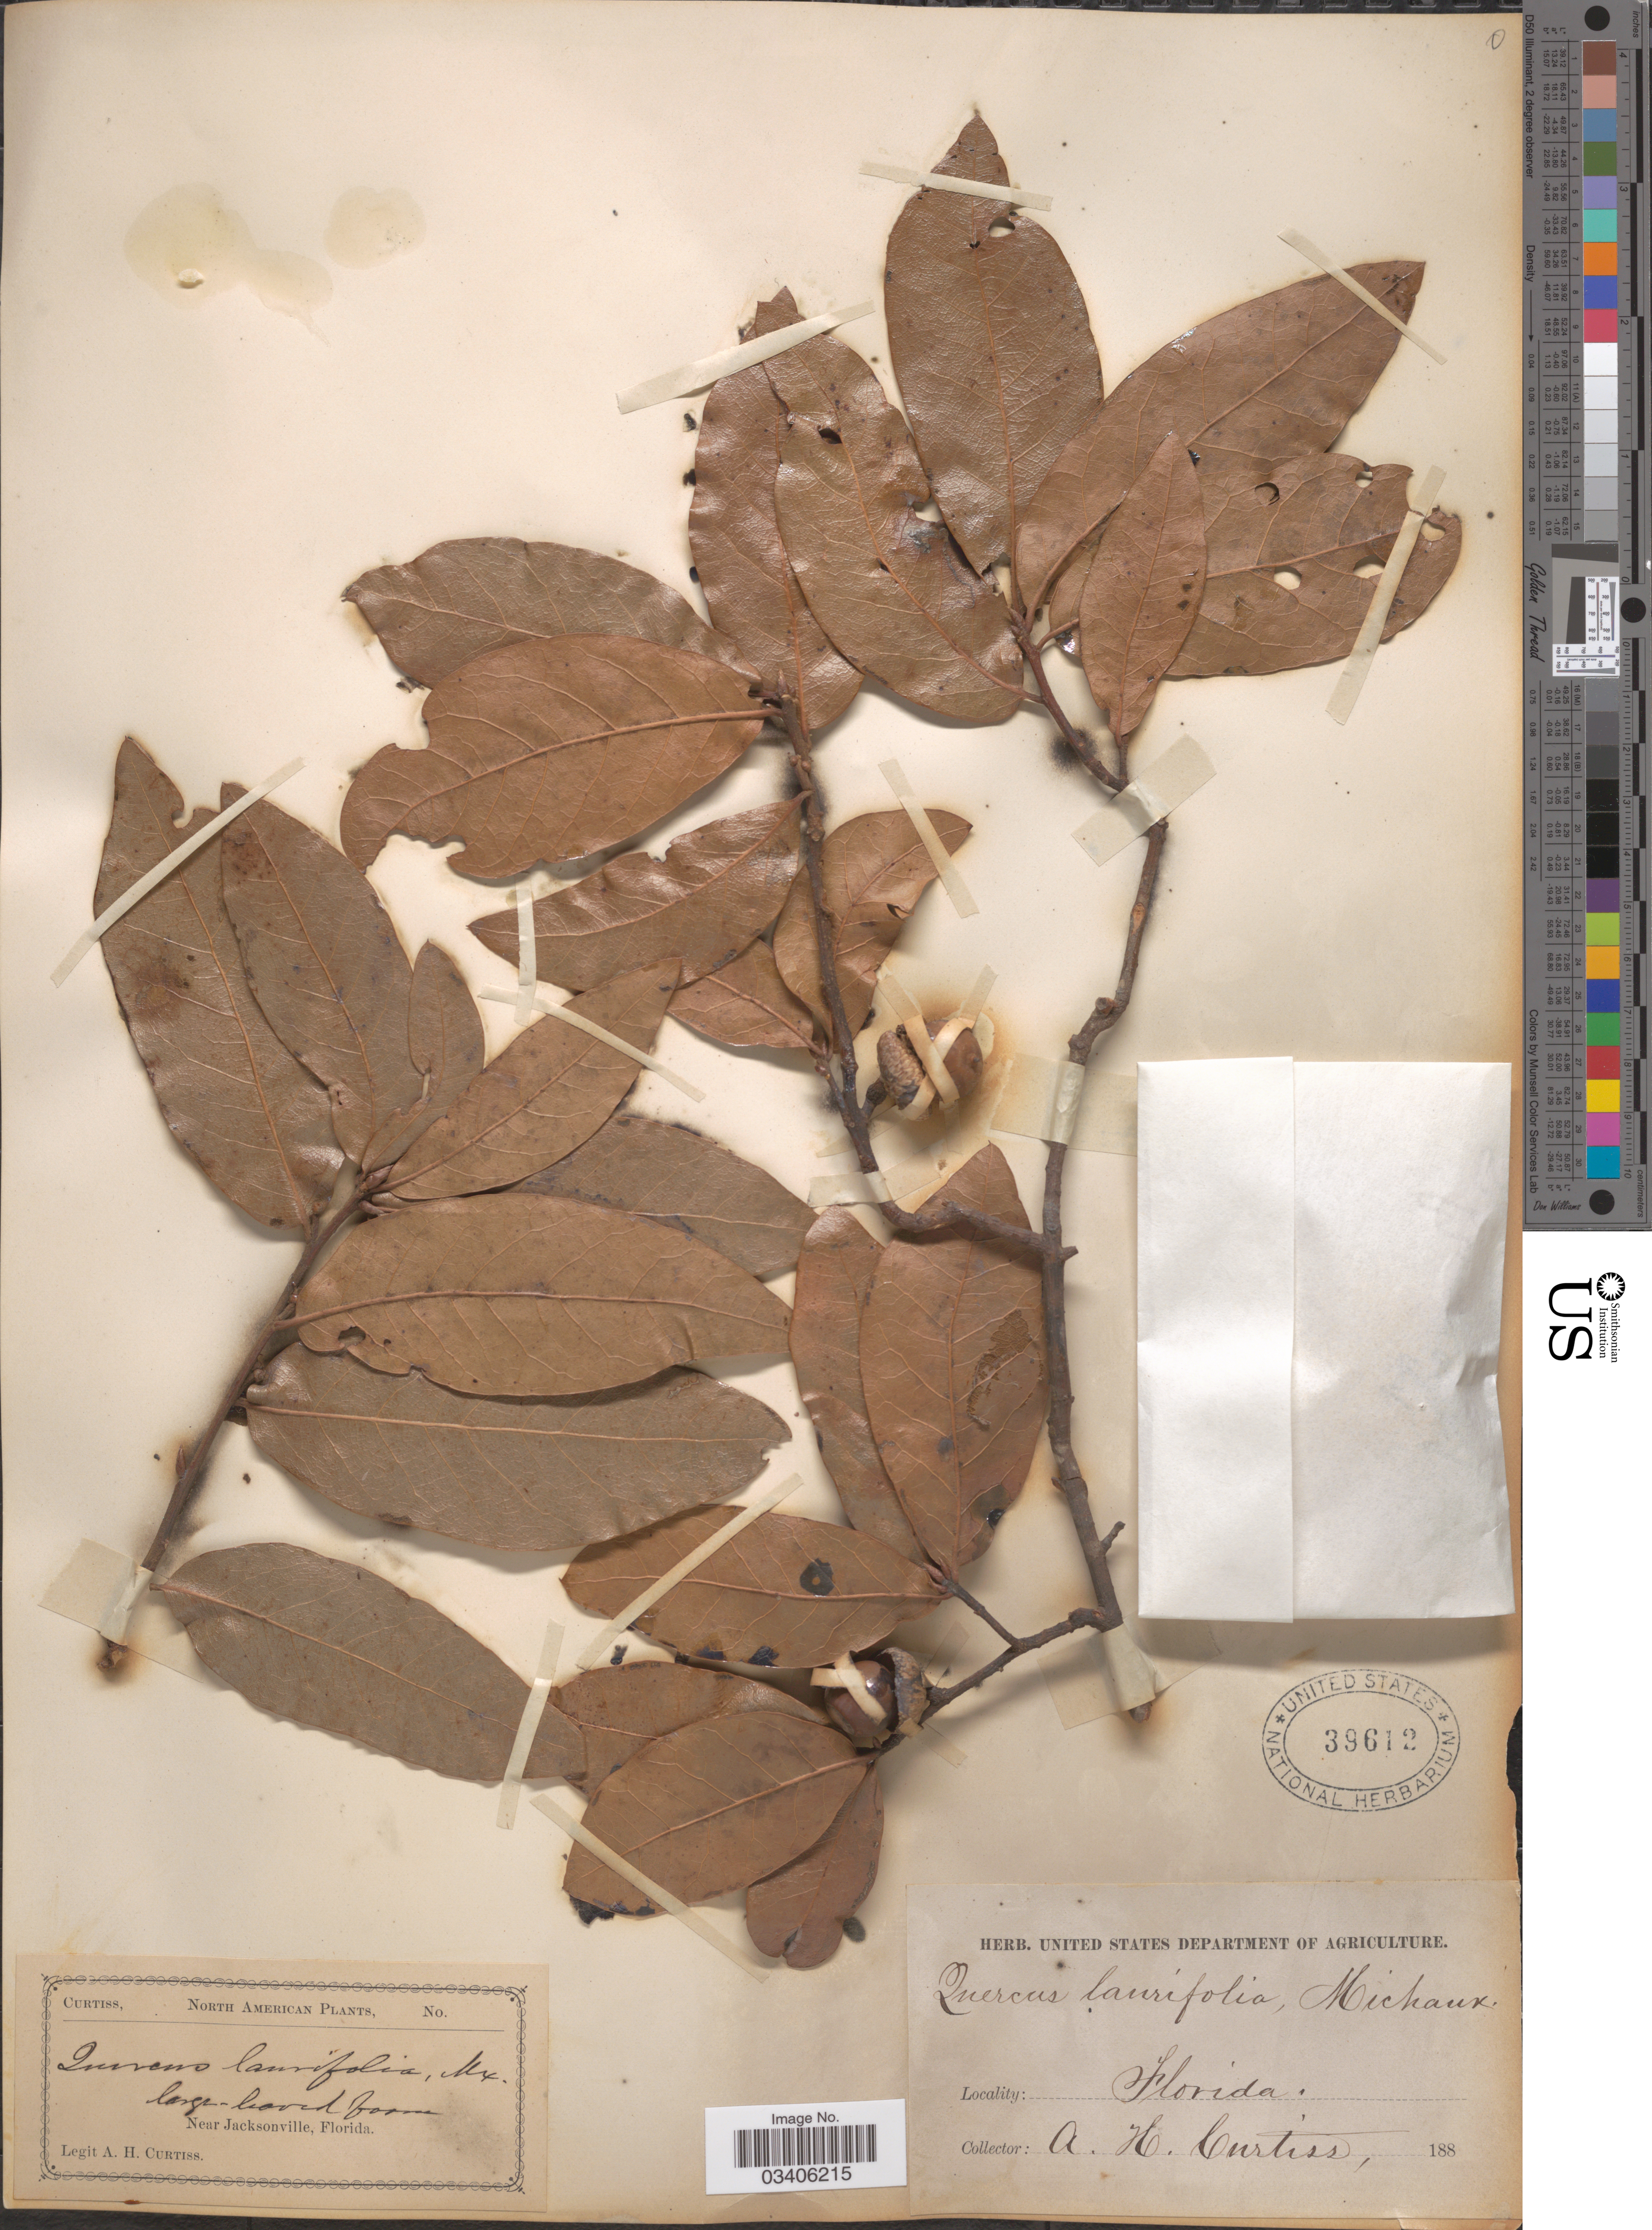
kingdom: Plantae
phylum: Tracheophyta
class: Magnoliopsida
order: Fagales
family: Fagaceae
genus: Quercus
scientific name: Quercus laurifolia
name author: Michx.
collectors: A. H. Curtiss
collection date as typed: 188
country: United States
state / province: Florida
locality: Near Jacksonville.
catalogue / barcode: US 39612